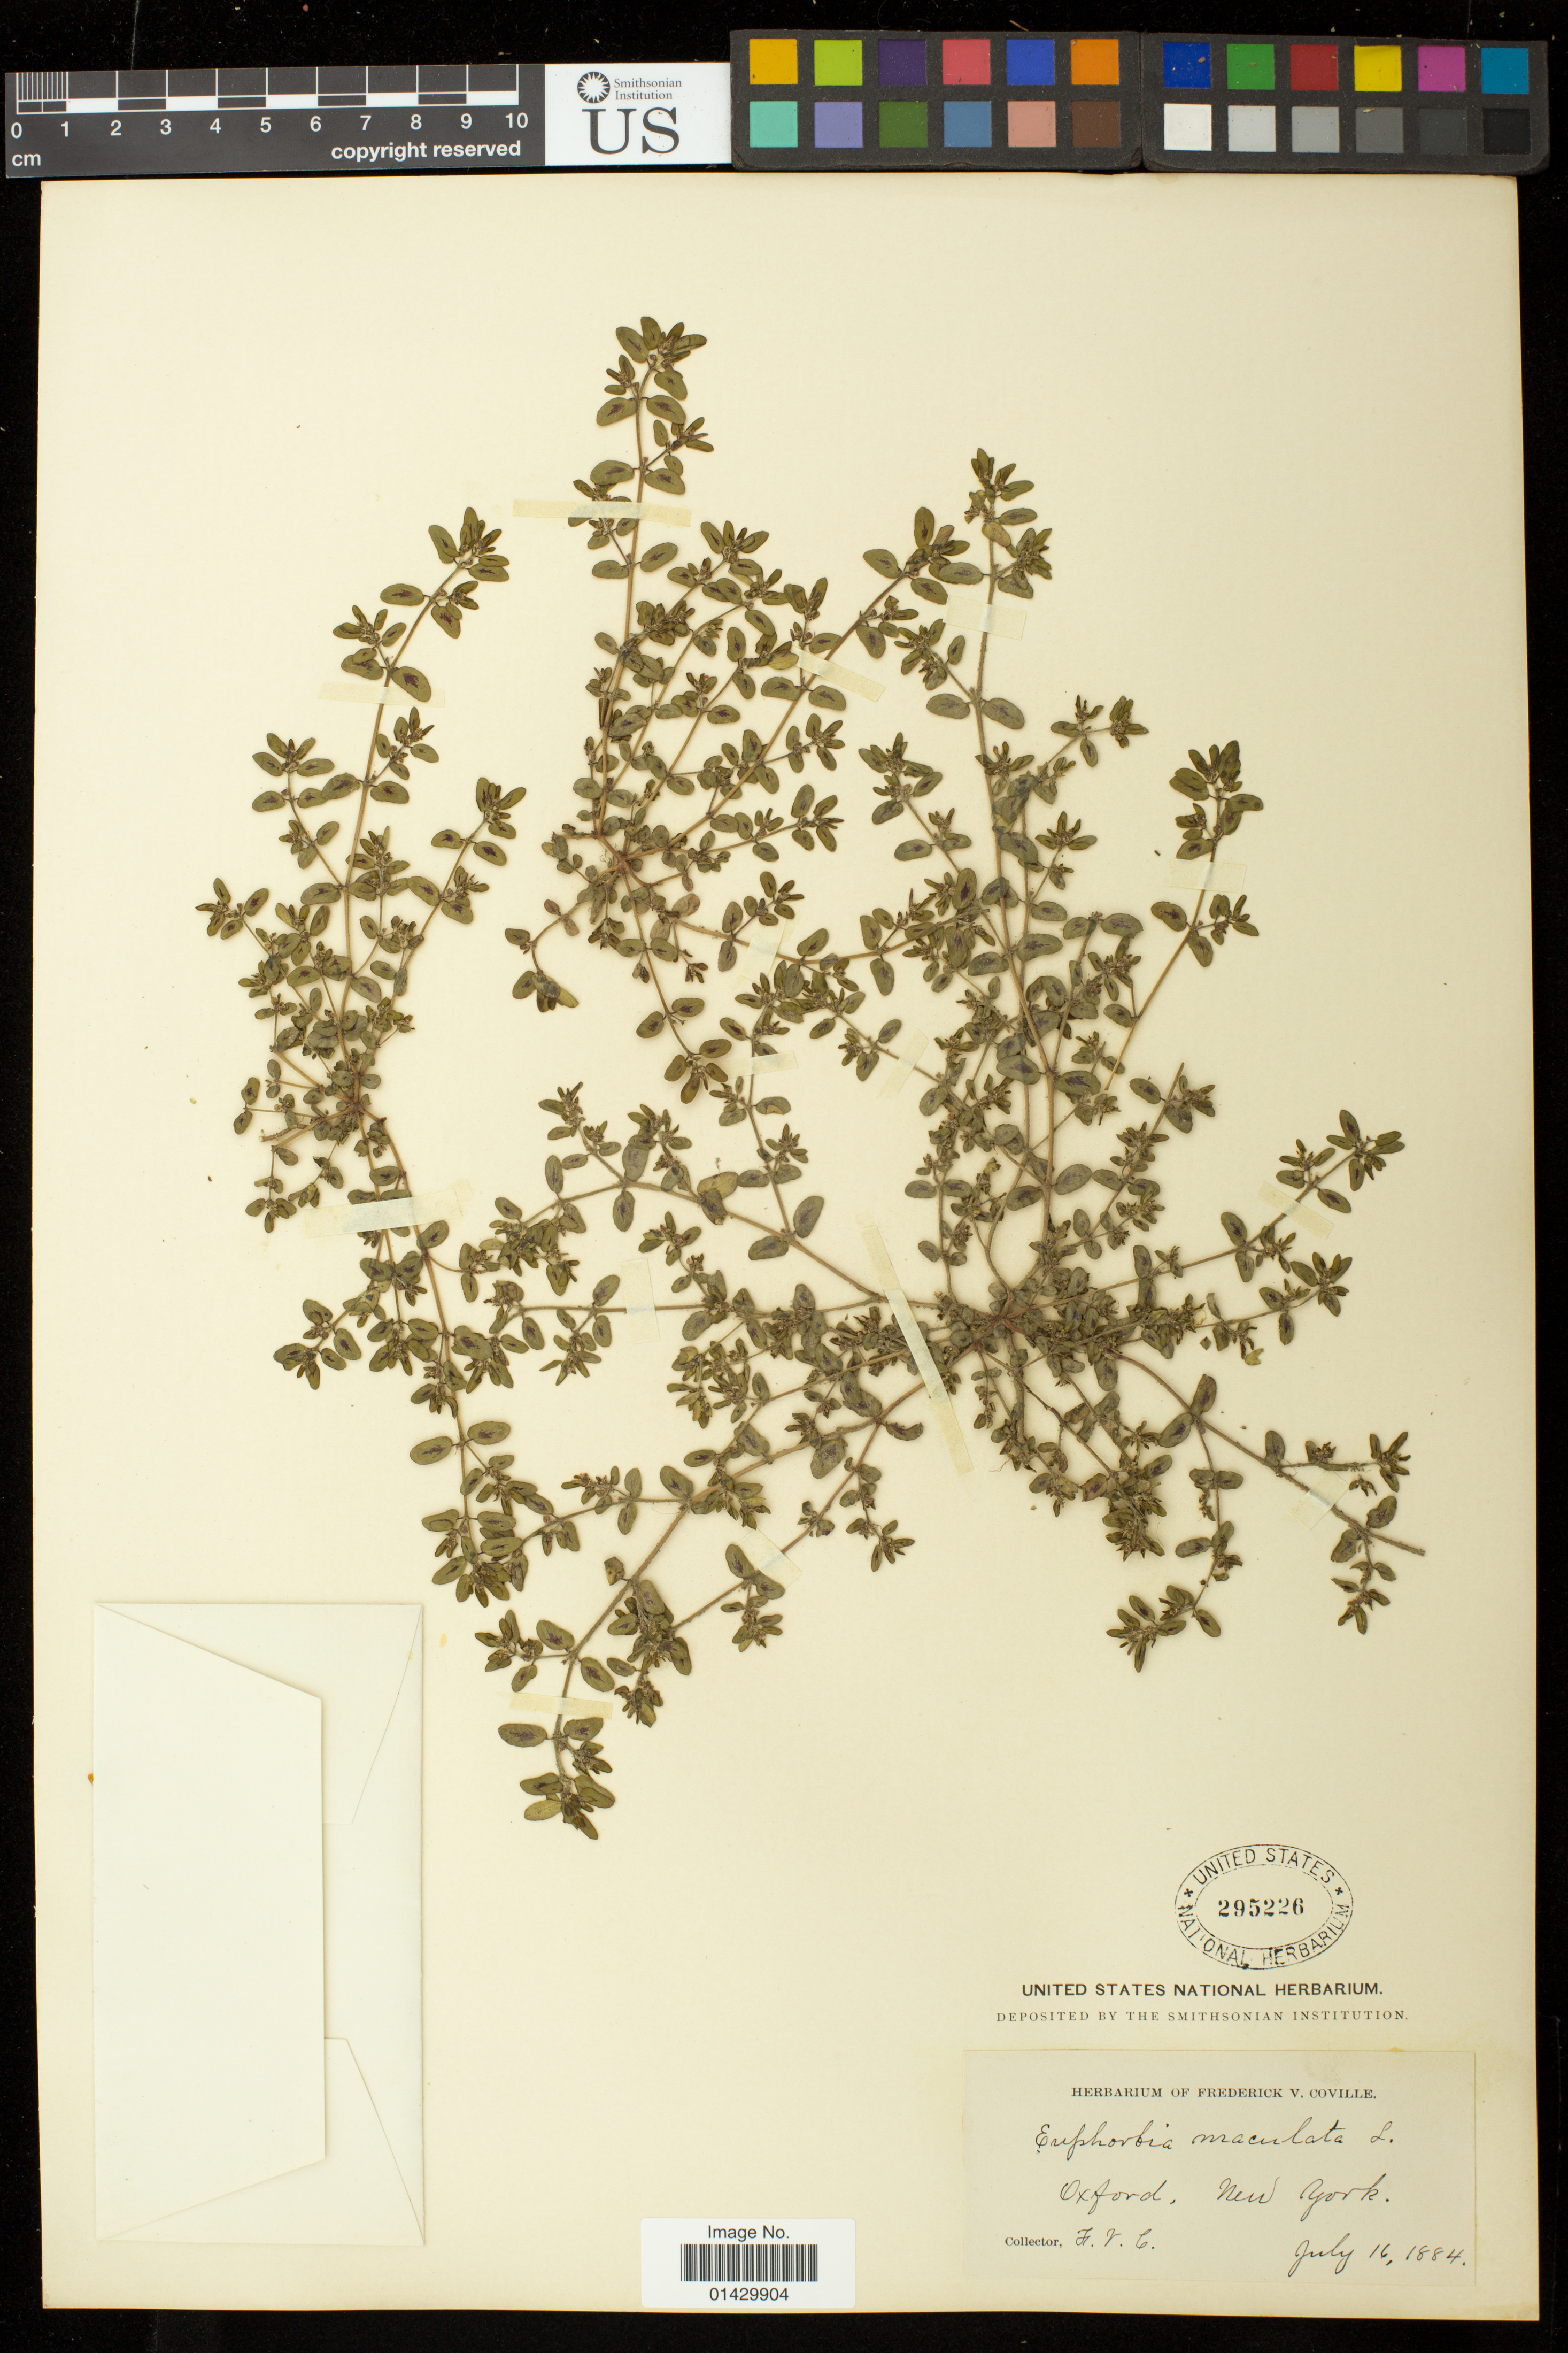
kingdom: Plantae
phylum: Tracheophyta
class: Magnoliopsida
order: Malpighiales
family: Euphorbiaceae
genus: Euphorbia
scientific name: Euphorbia maculata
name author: L.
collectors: F. V. Coville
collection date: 1884-07-16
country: United States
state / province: New York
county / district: Chenango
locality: Oxford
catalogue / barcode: US 295226